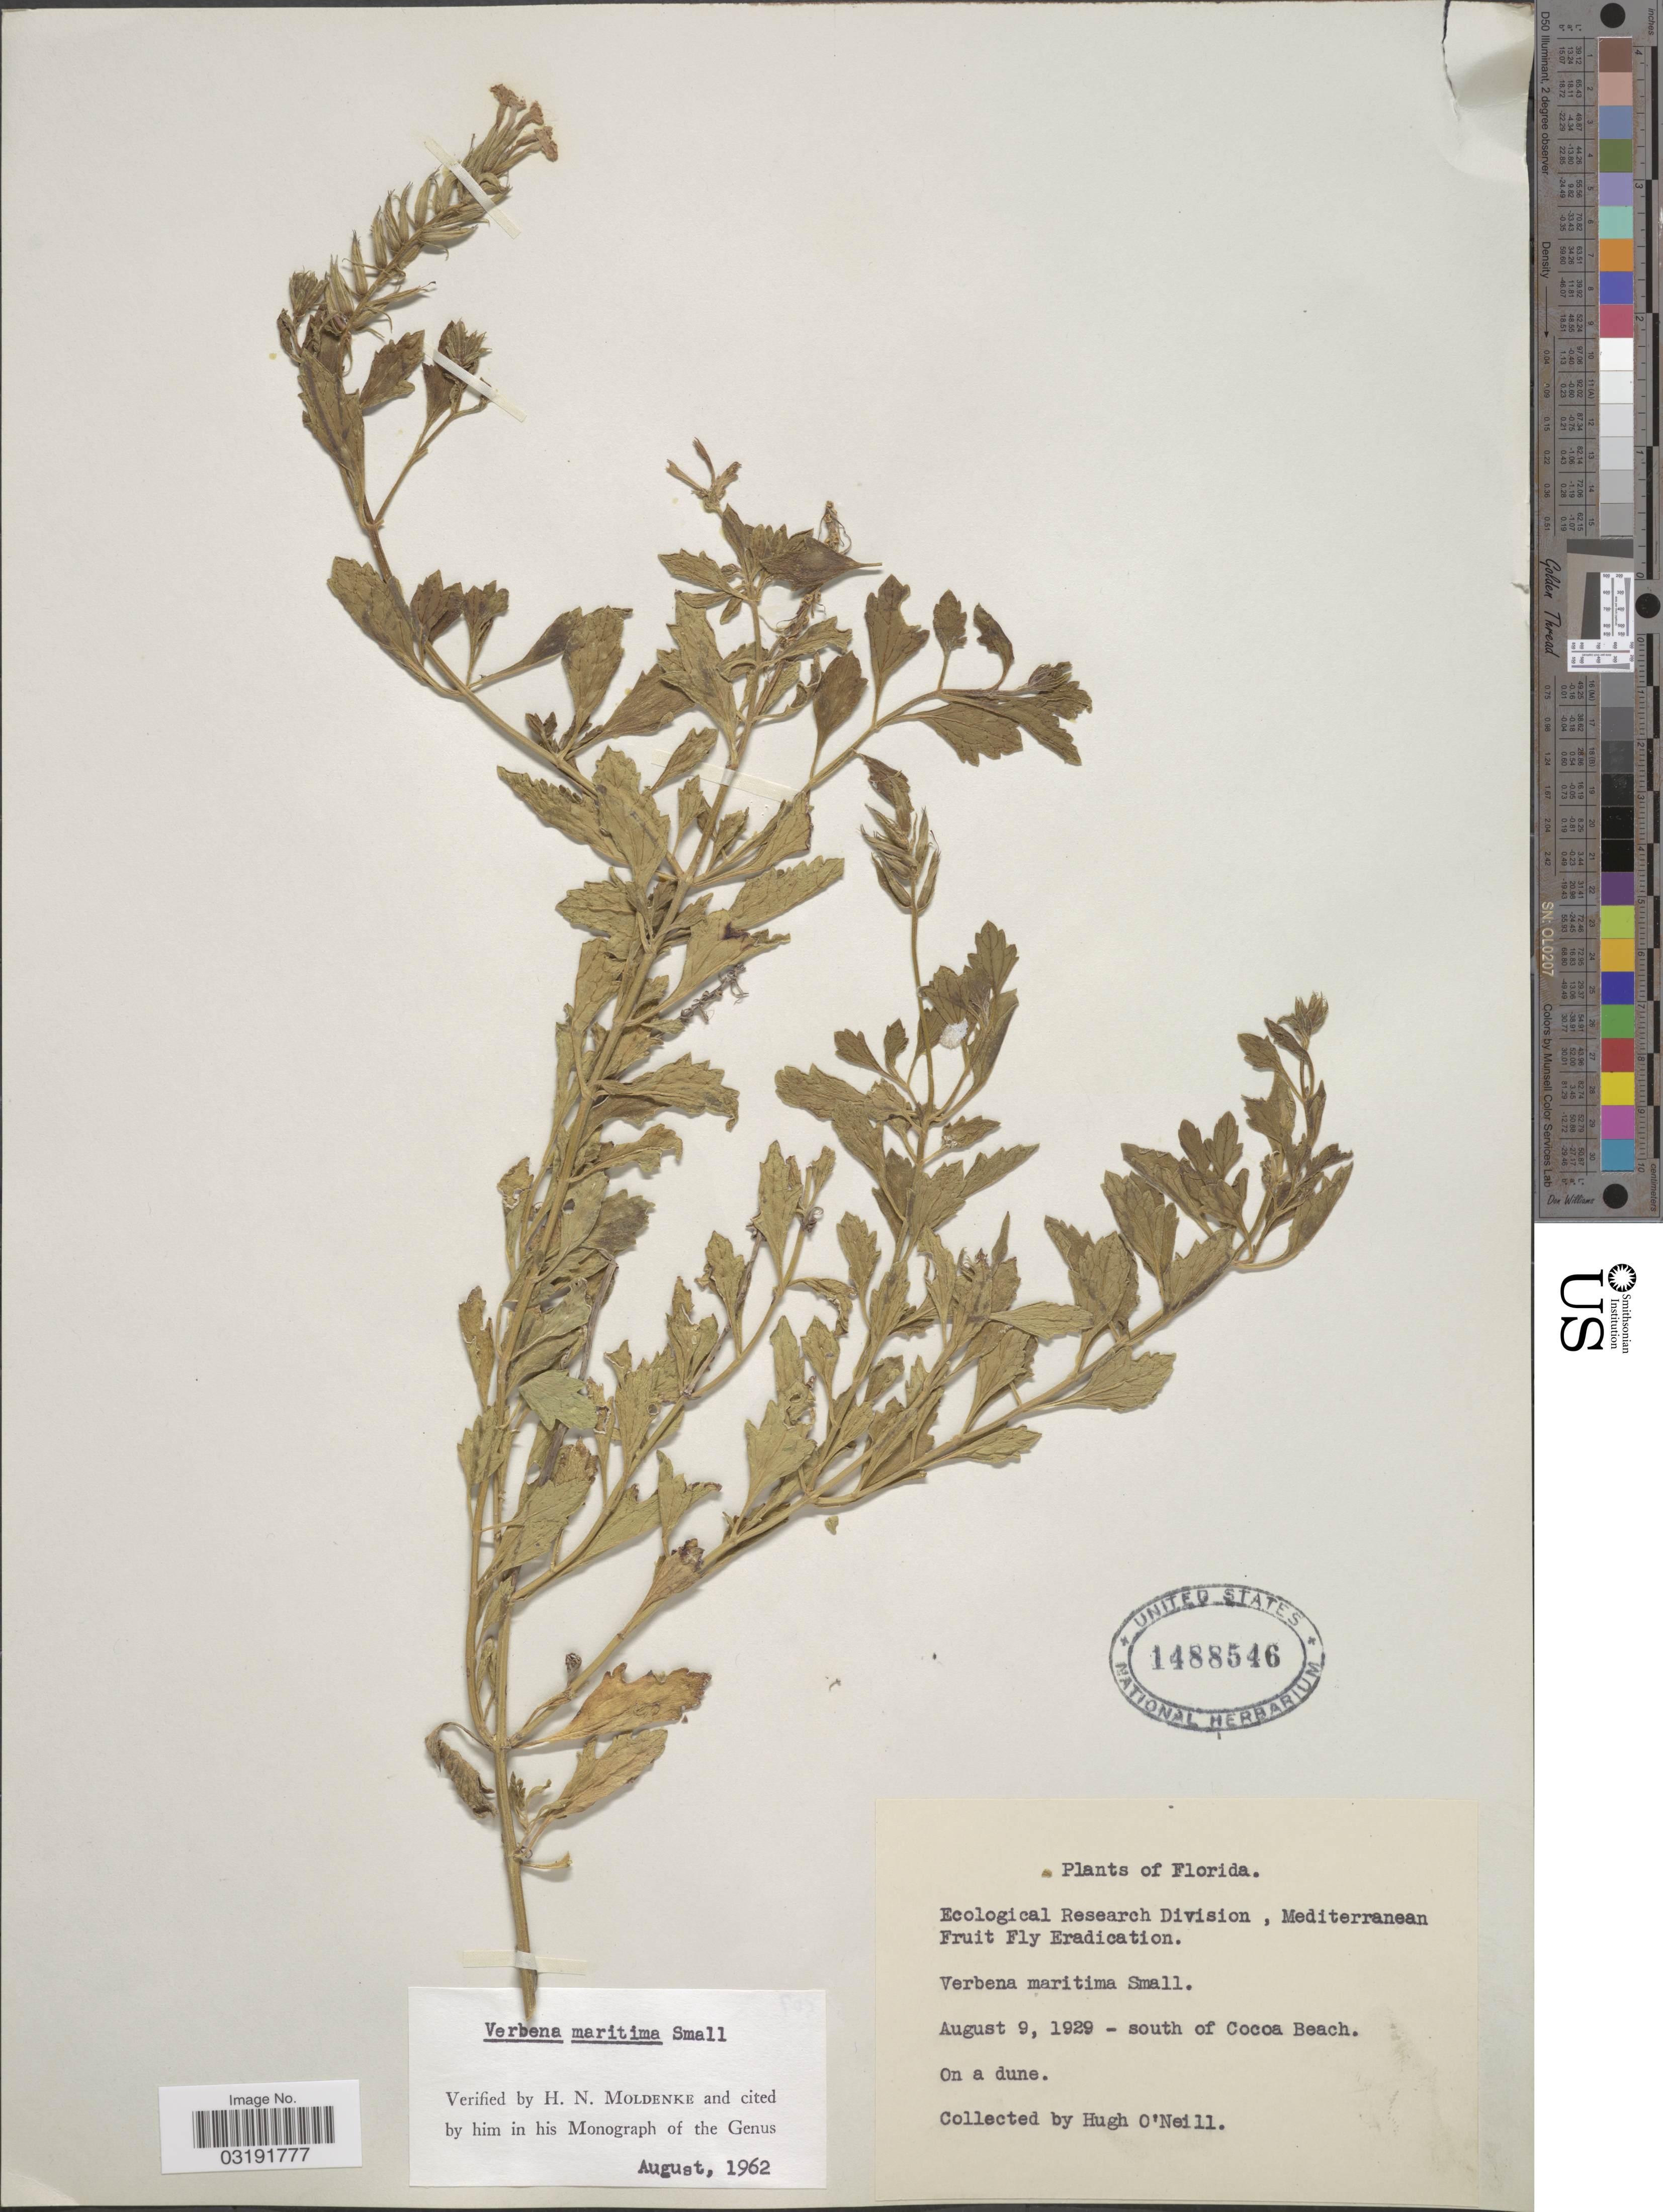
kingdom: Plantae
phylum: Tracheophyta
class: Magnoliopsida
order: Lamiales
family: Verbenaceae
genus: Verbena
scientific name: Verbena maritima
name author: Small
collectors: H. O'Neill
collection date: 1929-08-09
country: United States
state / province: Florida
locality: South of Cocoa Beach.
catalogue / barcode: US 1488546